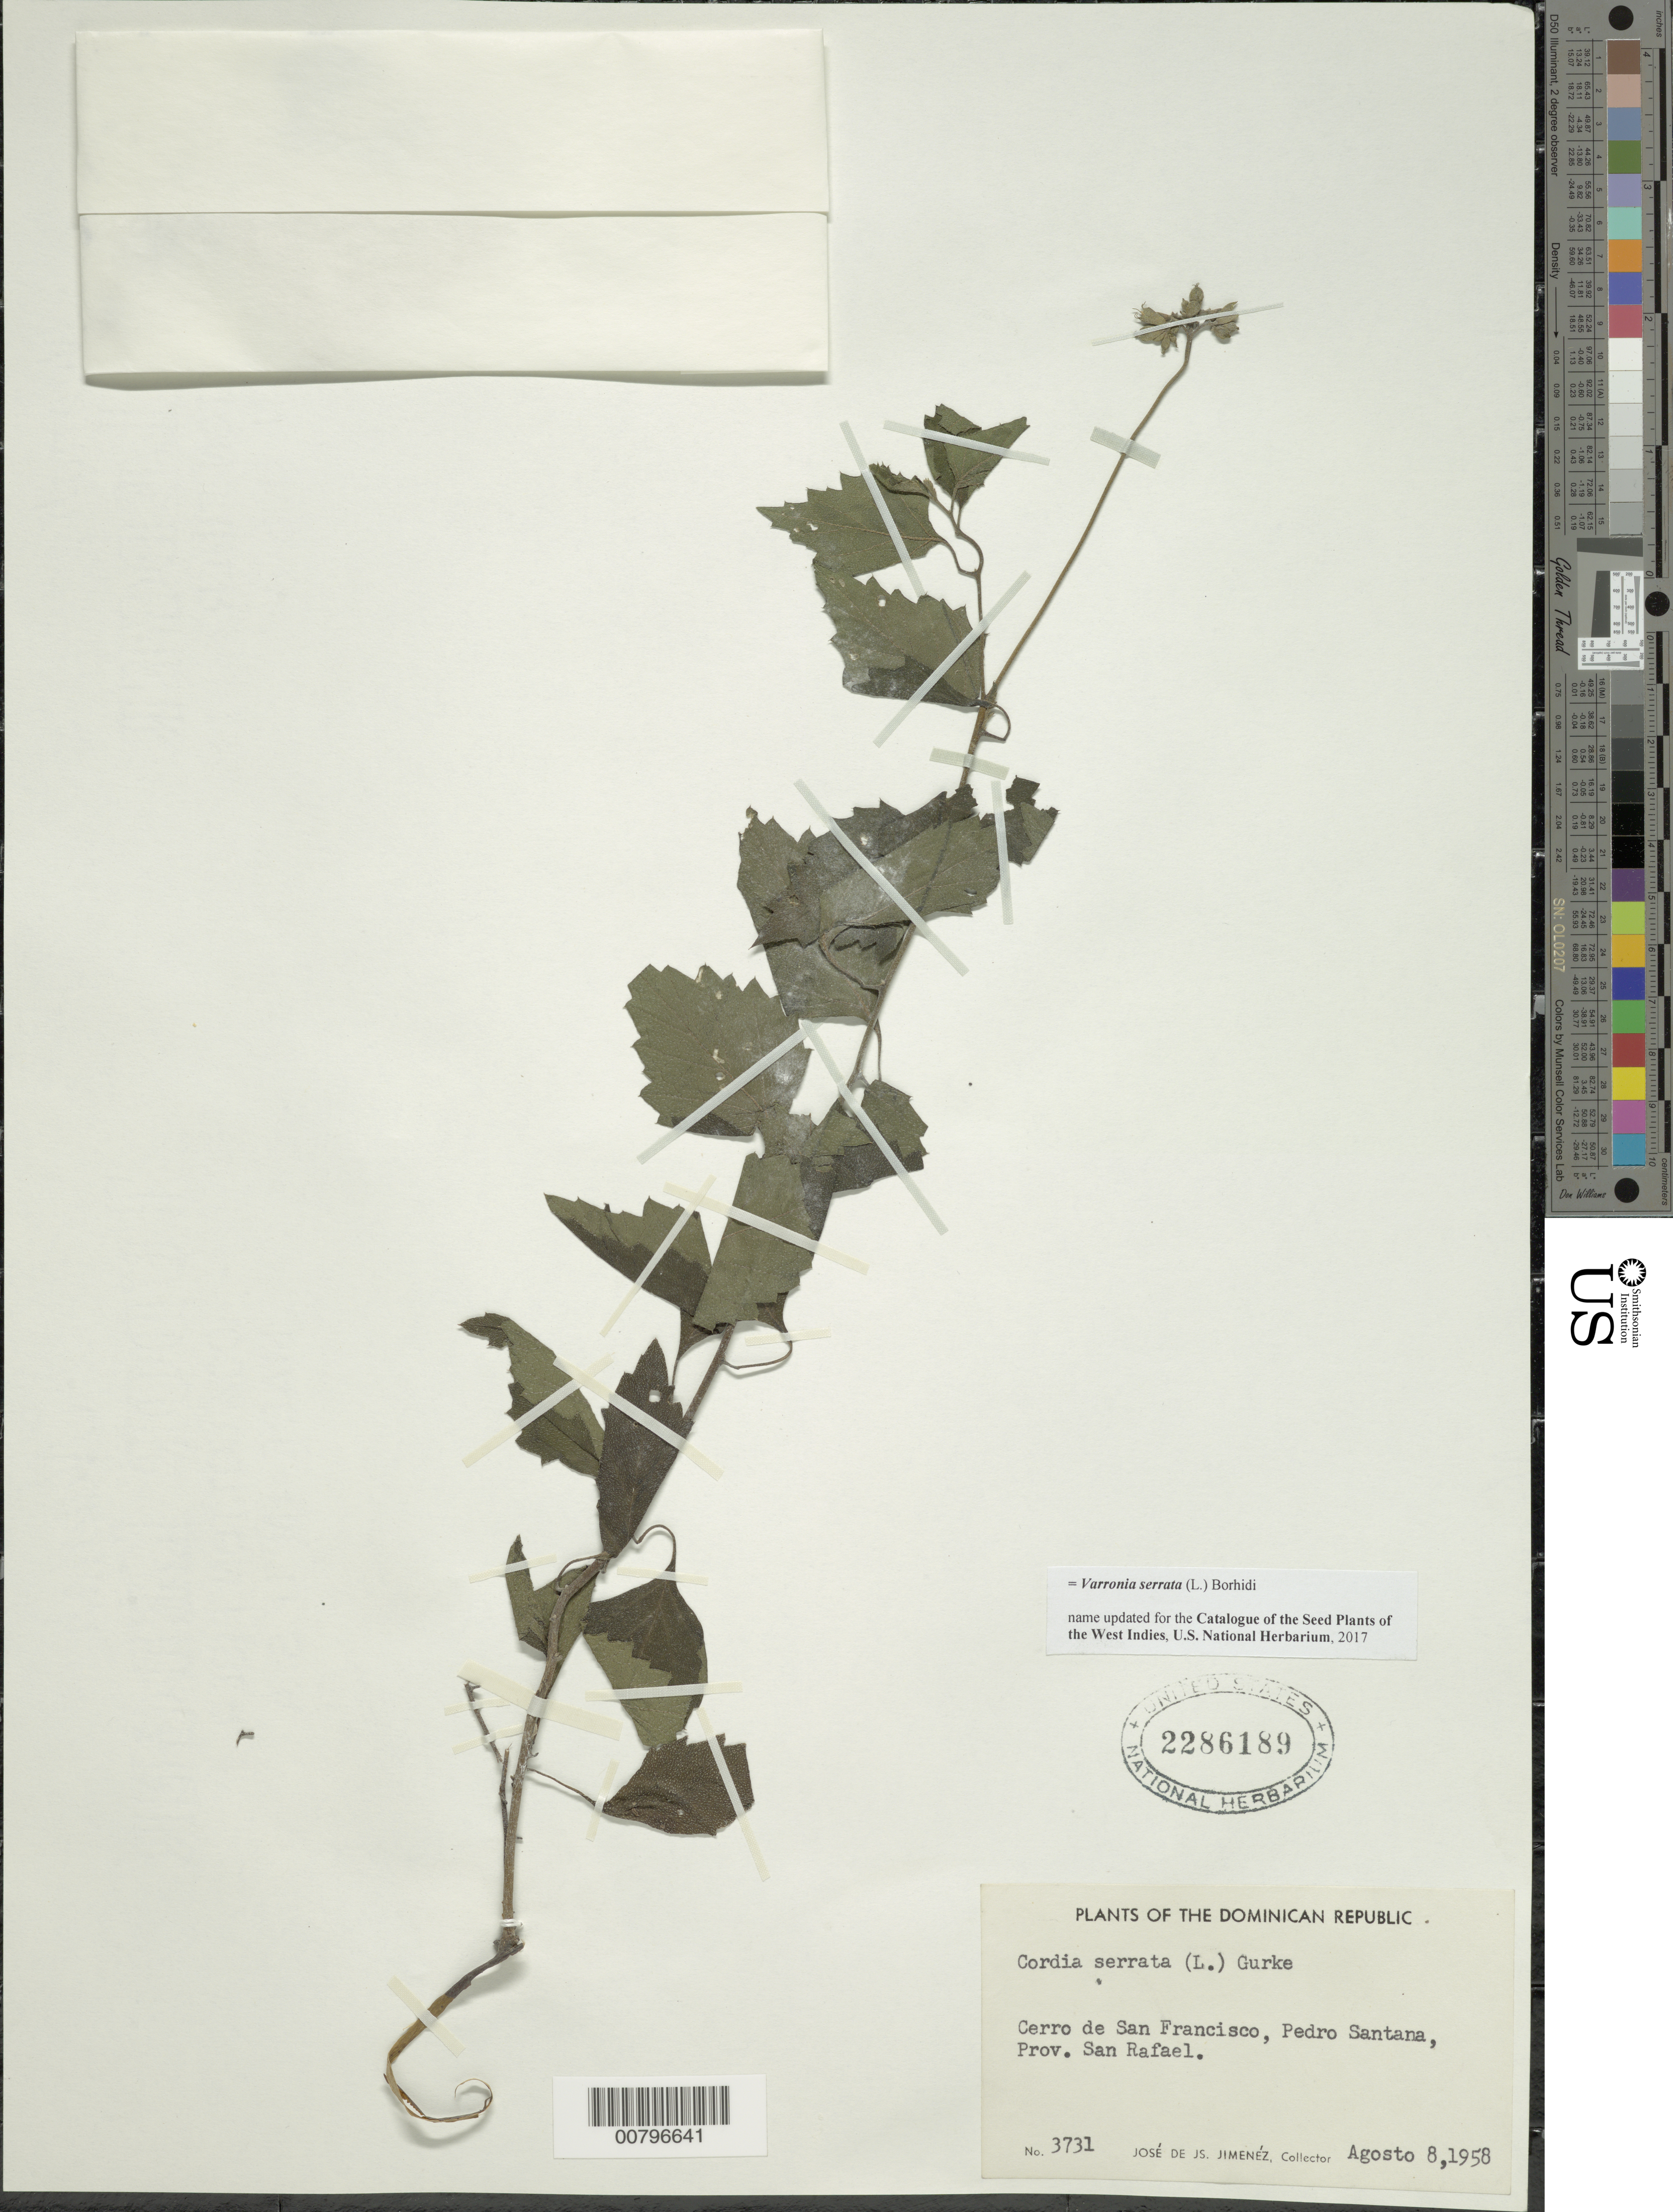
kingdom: Plantae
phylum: Tracheophyta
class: Magnoliopsida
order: Boraginales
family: Cordiaceae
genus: Varronia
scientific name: Varronia serrata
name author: (L.) Borhidi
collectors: J. J. Jiménez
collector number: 3731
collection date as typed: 08 Aug 1958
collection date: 1958-08-08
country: Dominican Republic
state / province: Elías Piña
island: Hispaniola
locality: Pedro Santana, San Francisco Hill.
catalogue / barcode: US 2286189